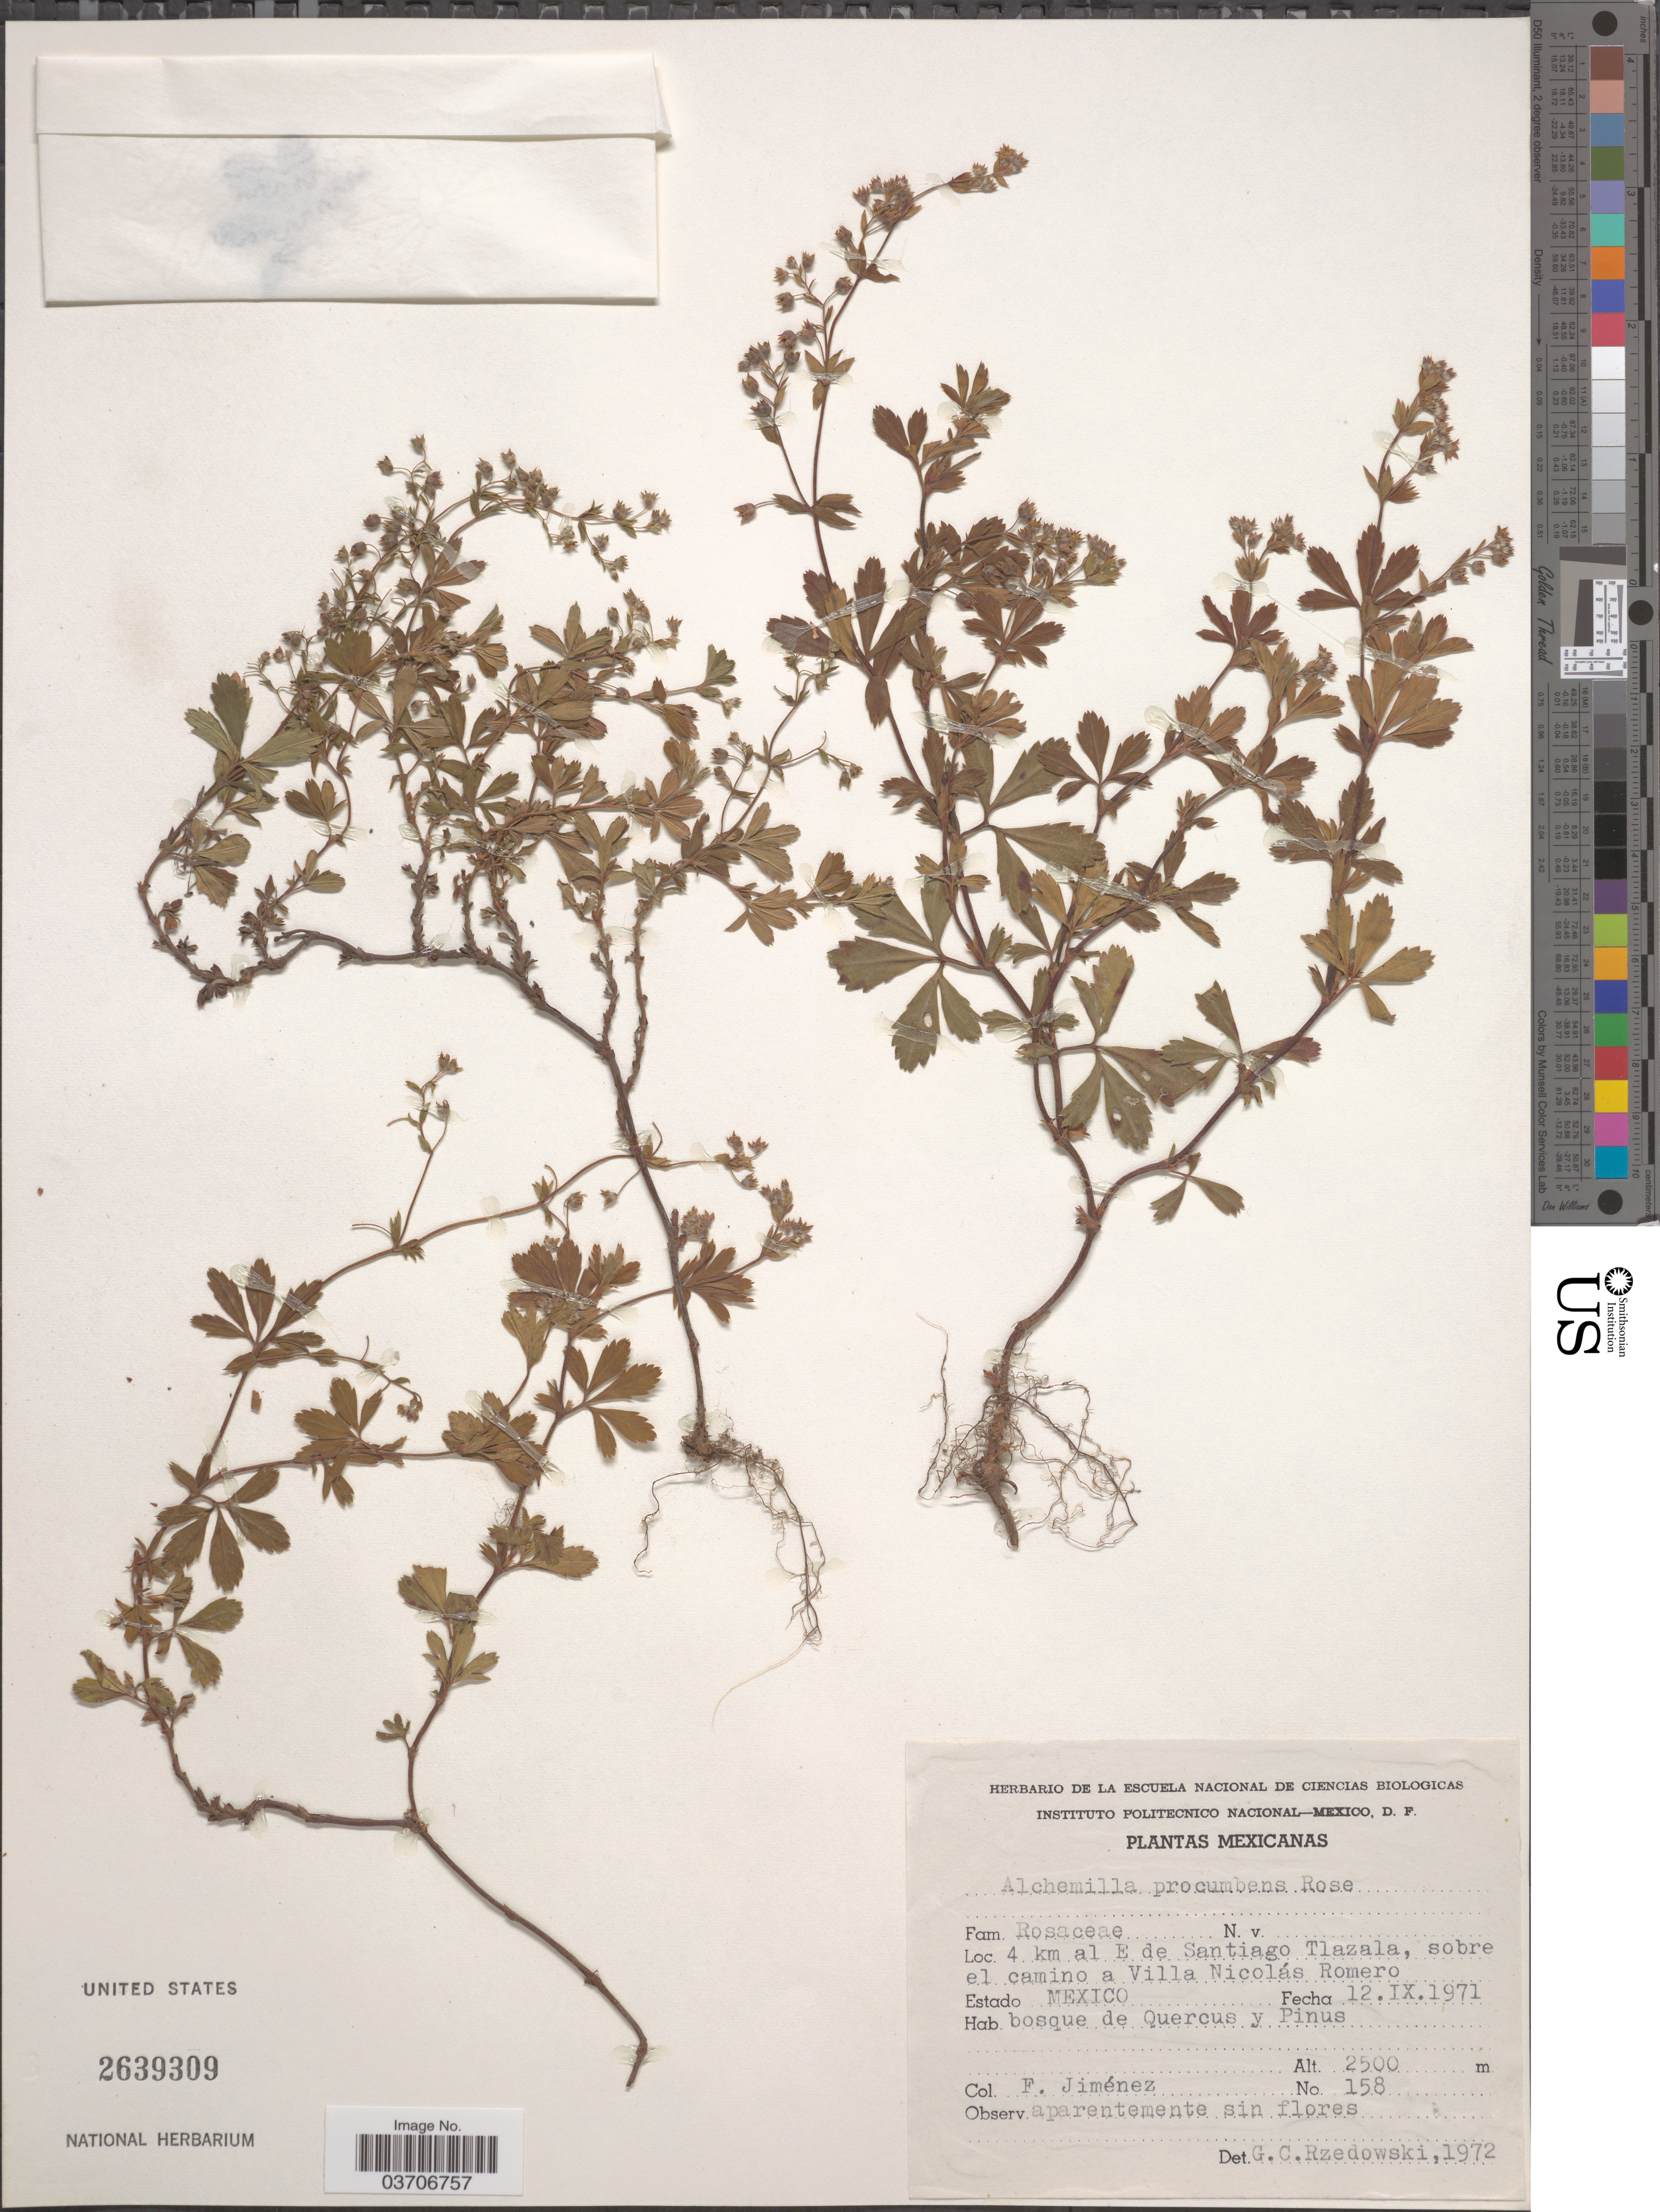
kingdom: Plantae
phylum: Tracheophyta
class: Magnoliopsida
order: Rosales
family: Rosaceae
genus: Lachemilla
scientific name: Lachemilla procumbens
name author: (Rose) Rydb.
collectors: F. Jiménez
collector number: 158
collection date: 1971-09-12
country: Mexico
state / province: México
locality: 4 km al E de Santiago Tlazala, sobre el camino a Villa Nicolás Romero.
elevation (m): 2500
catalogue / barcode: US 2639309